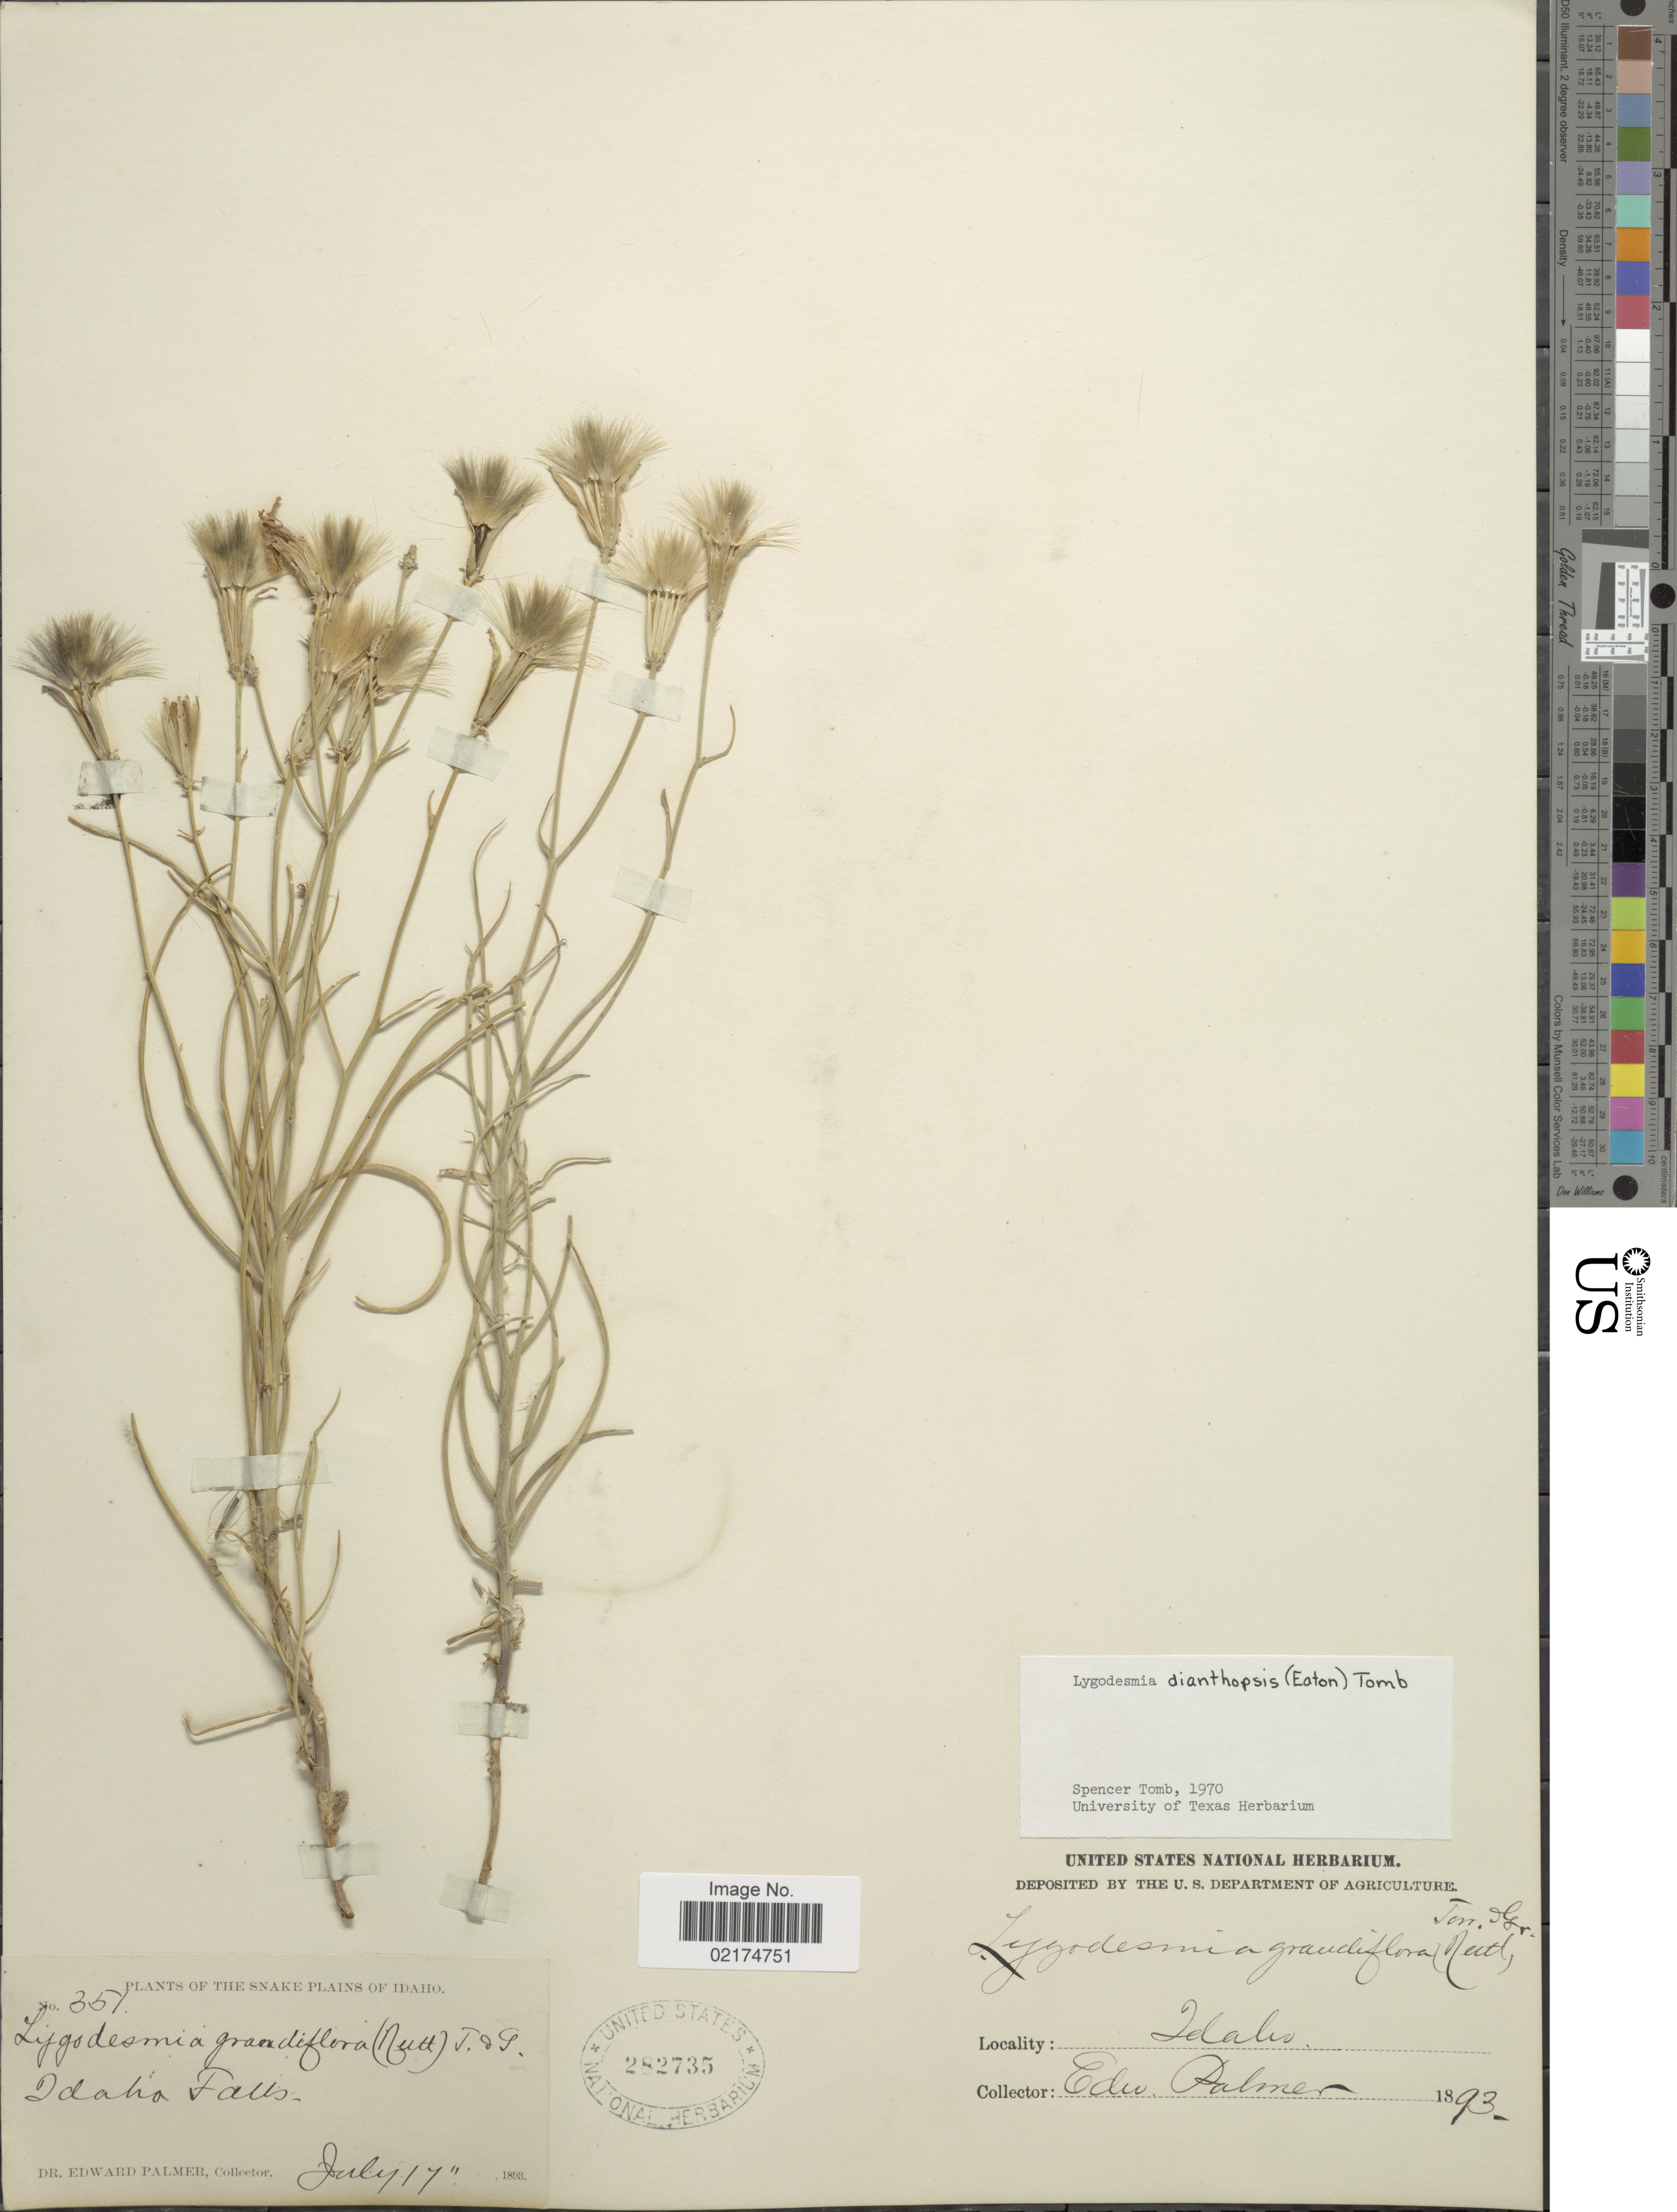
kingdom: Plantae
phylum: Tracheophyta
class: Magnoliopsida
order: Asterales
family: Asteraceae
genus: Lygodesmia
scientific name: Lygodesmia grandiflora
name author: Torr. & A. Gray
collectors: E. Palmer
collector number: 351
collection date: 1893-07-17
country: United States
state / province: Idaho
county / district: Bonneville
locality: Idaho Falls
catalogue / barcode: US 282735